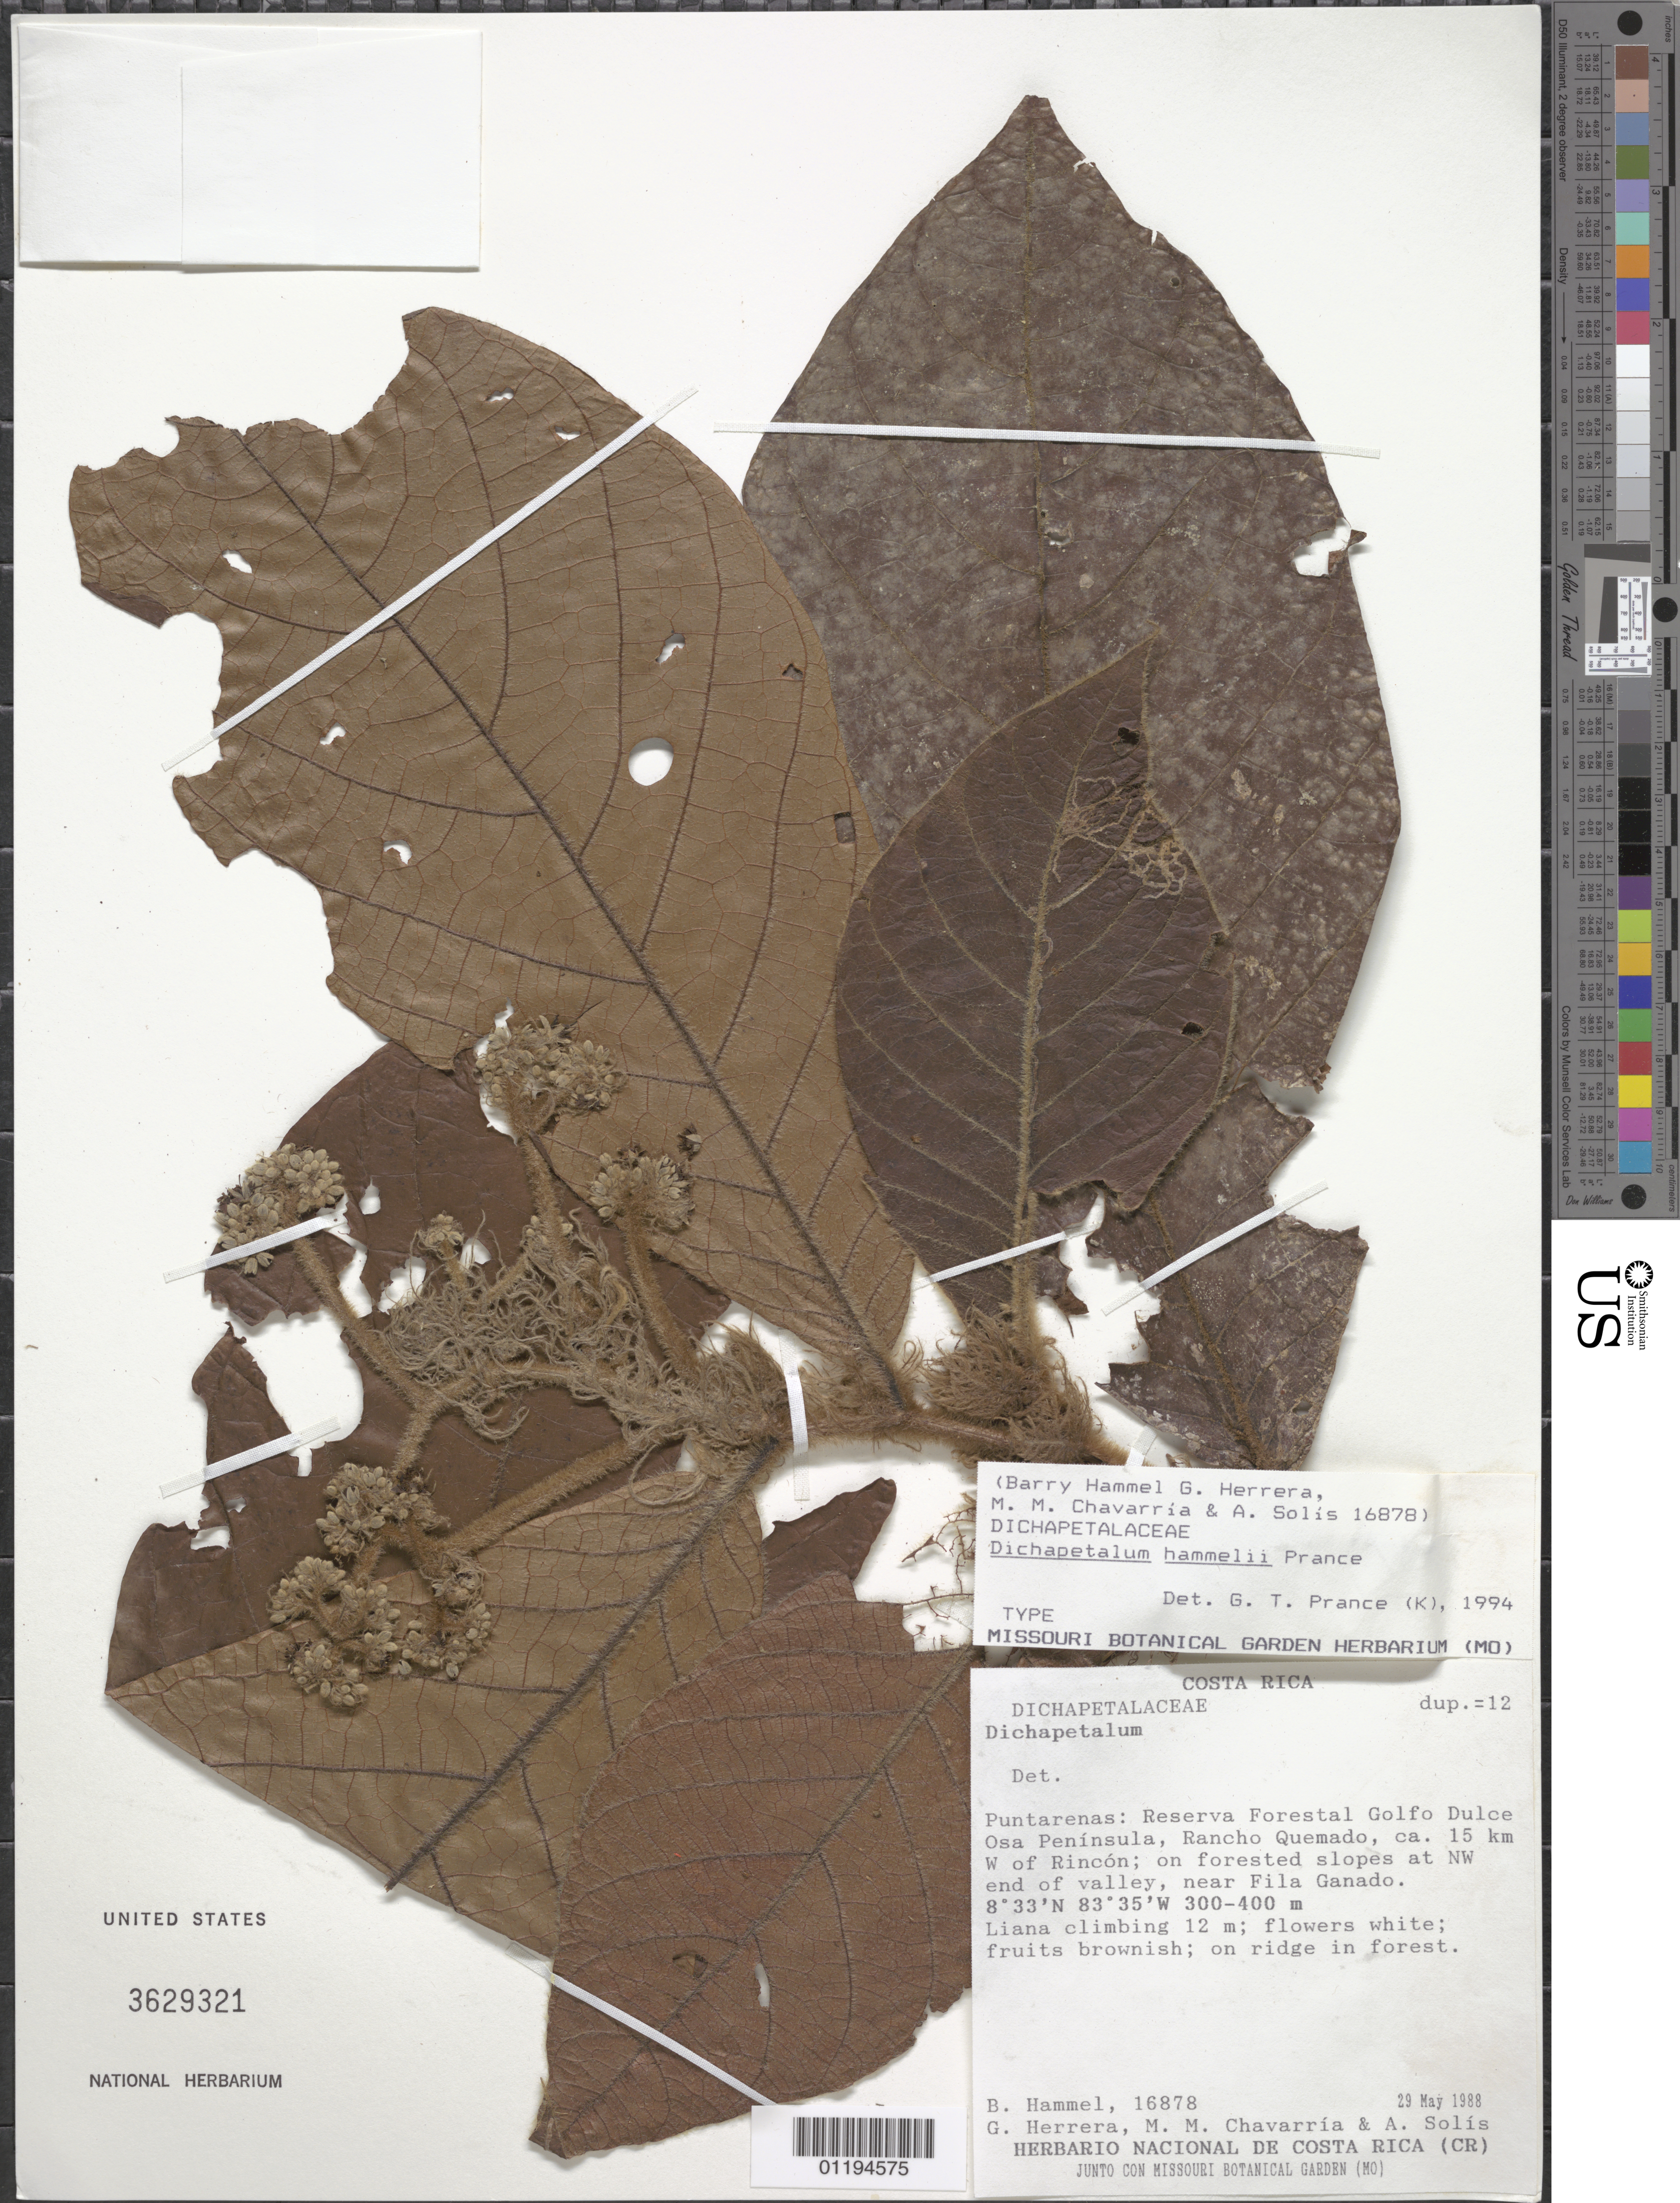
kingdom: Plantae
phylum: Tracheophyta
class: Magnoliopsida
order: Malpighiales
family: Dichapetalaceae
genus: Dichapetalum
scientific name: Dichapetalum hammelii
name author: Prance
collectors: B. Hammel, G. Herrera, M. Chavarria & A. Solís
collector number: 16878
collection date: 1988-05-29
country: Costa Rica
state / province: Puntarenas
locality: Golfo Dulce Forest Reserve; W of Rincon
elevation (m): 300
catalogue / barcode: US 3629321